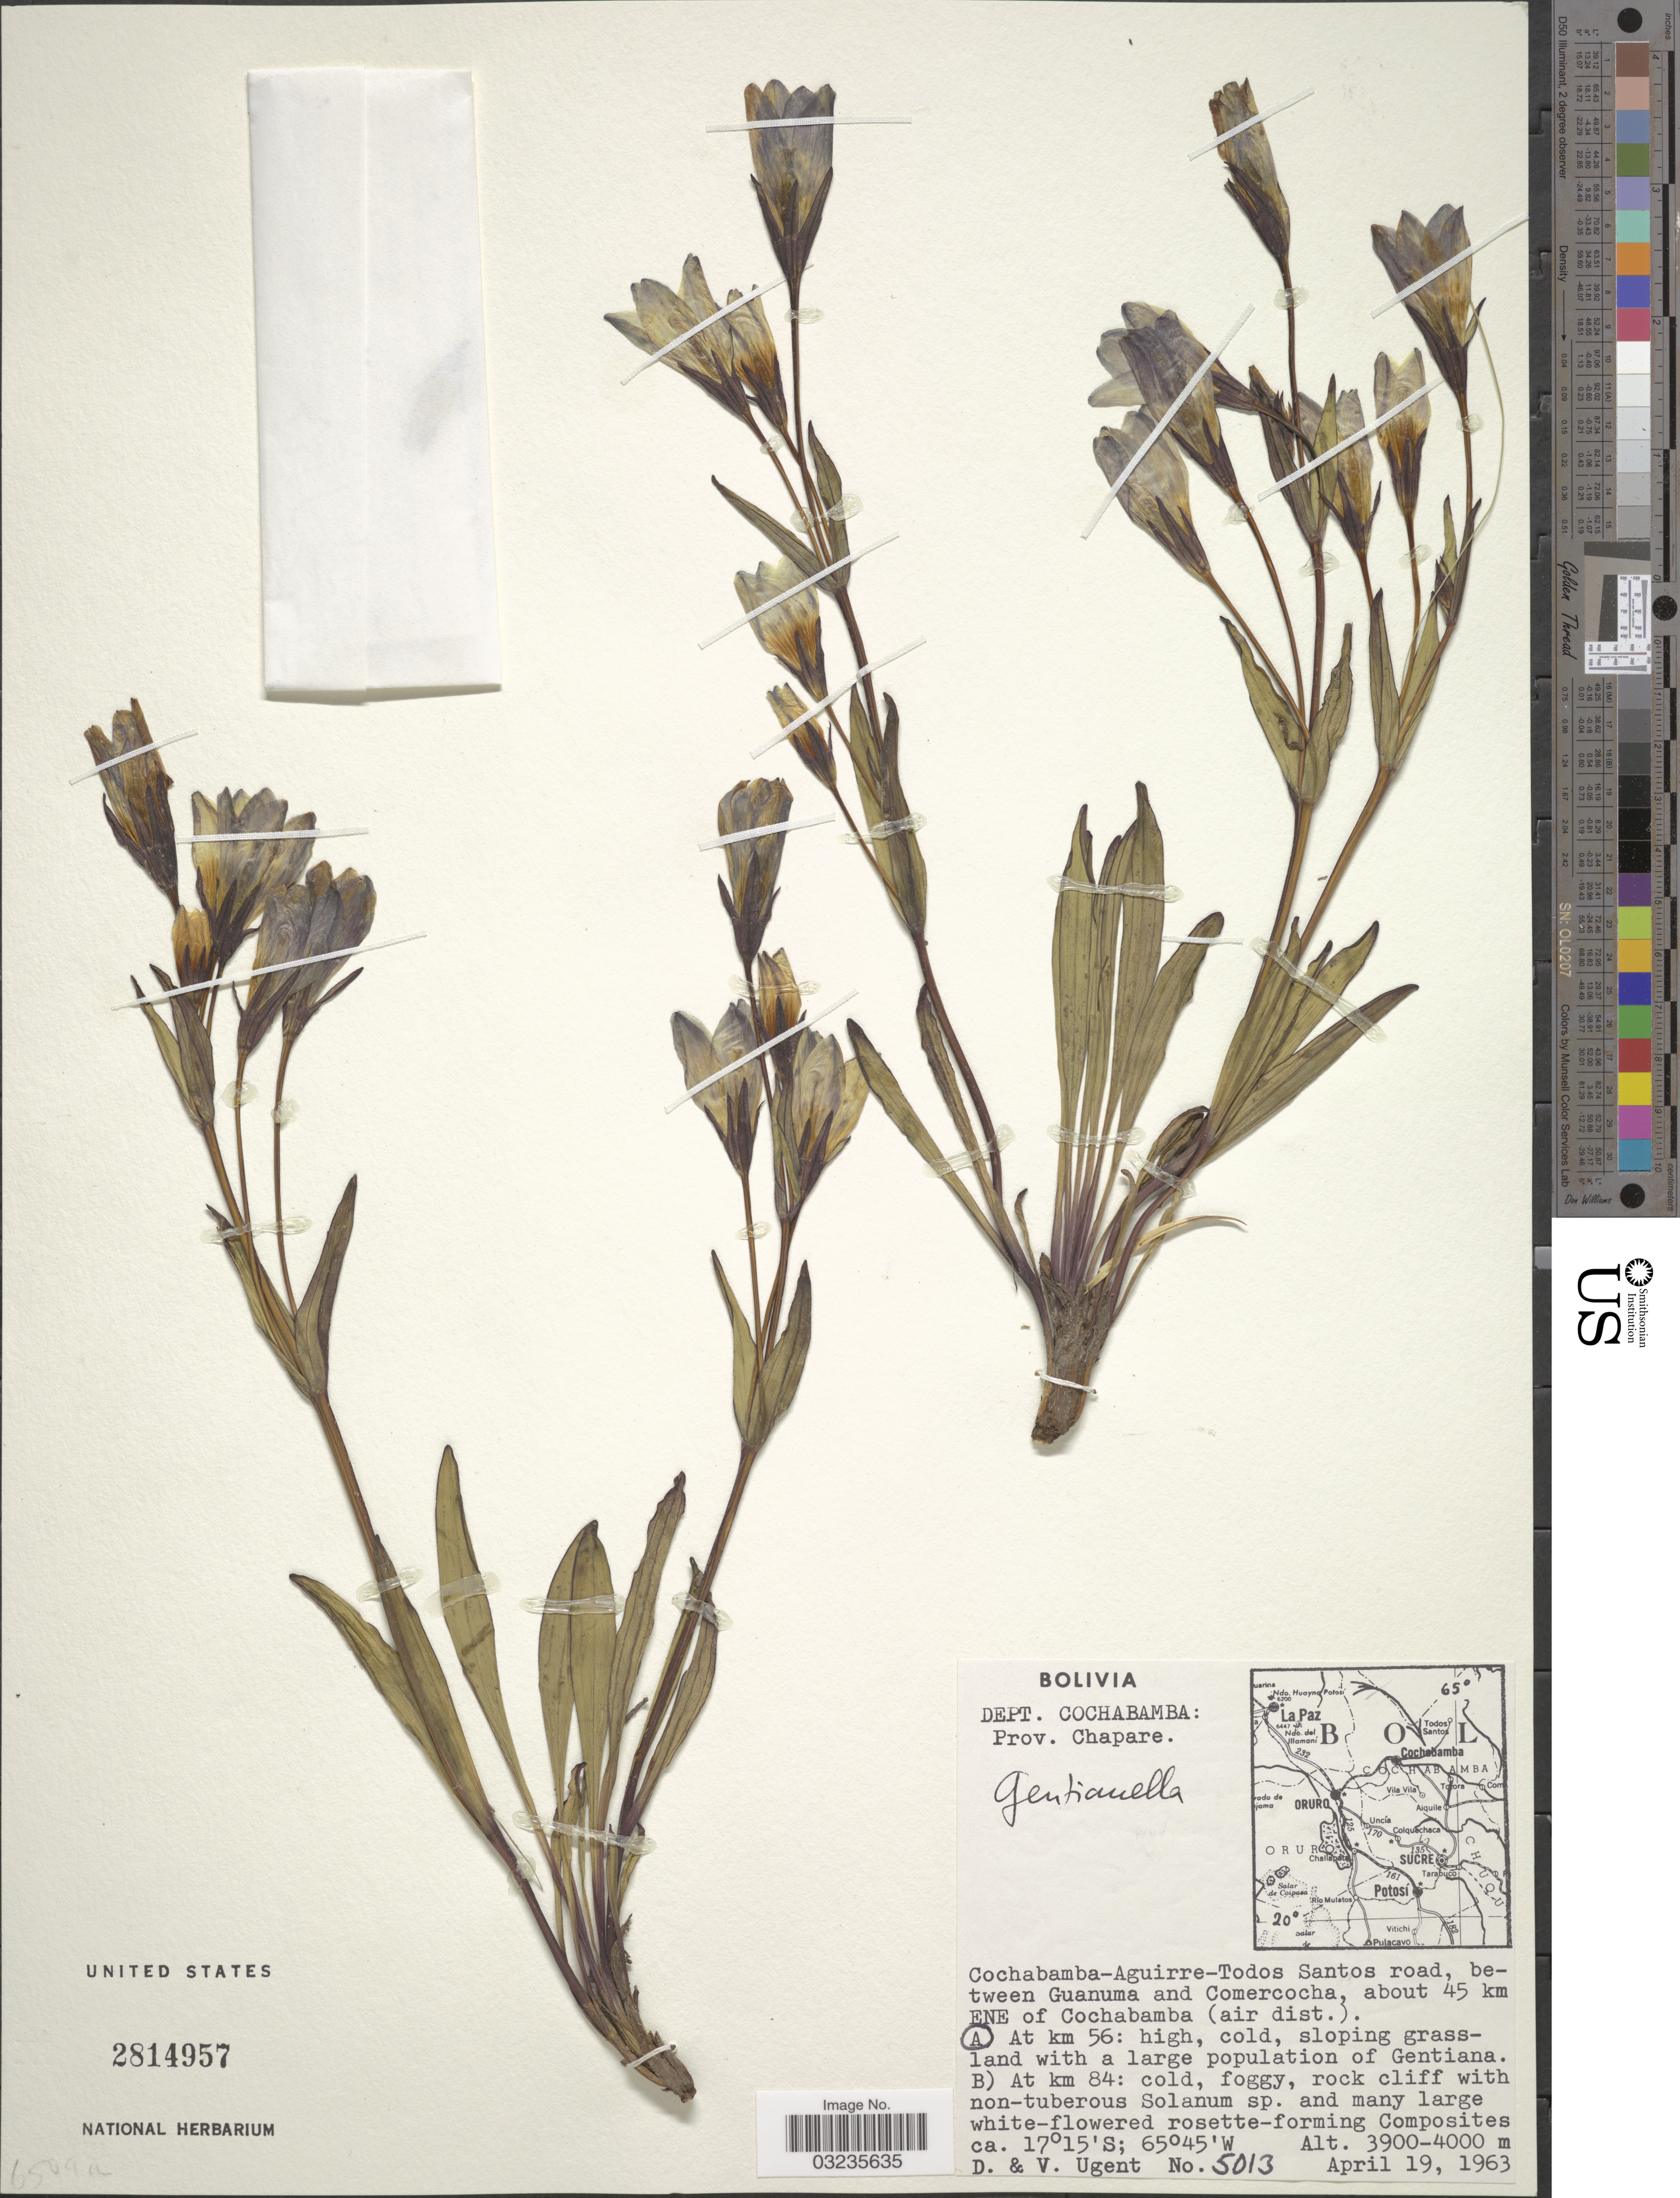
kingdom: Plantae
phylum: Tracheophyta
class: Magnoliopsida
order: Gentianales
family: Gentianaceae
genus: Gentiana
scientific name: Gentiana sp.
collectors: D. Ugent & V. Ugent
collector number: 5013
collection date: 1963-04-19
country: Bolivia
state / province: Cochabamba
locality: Dept. Cochabamba: Prov. Chapare. Cochabamba-Aguirre-Todos Santos road, between Guanuma and Comercocha, about 45 km ENE of Cochabamba (air dist.). At km 56.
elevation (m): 3900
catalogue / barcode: US 2814957